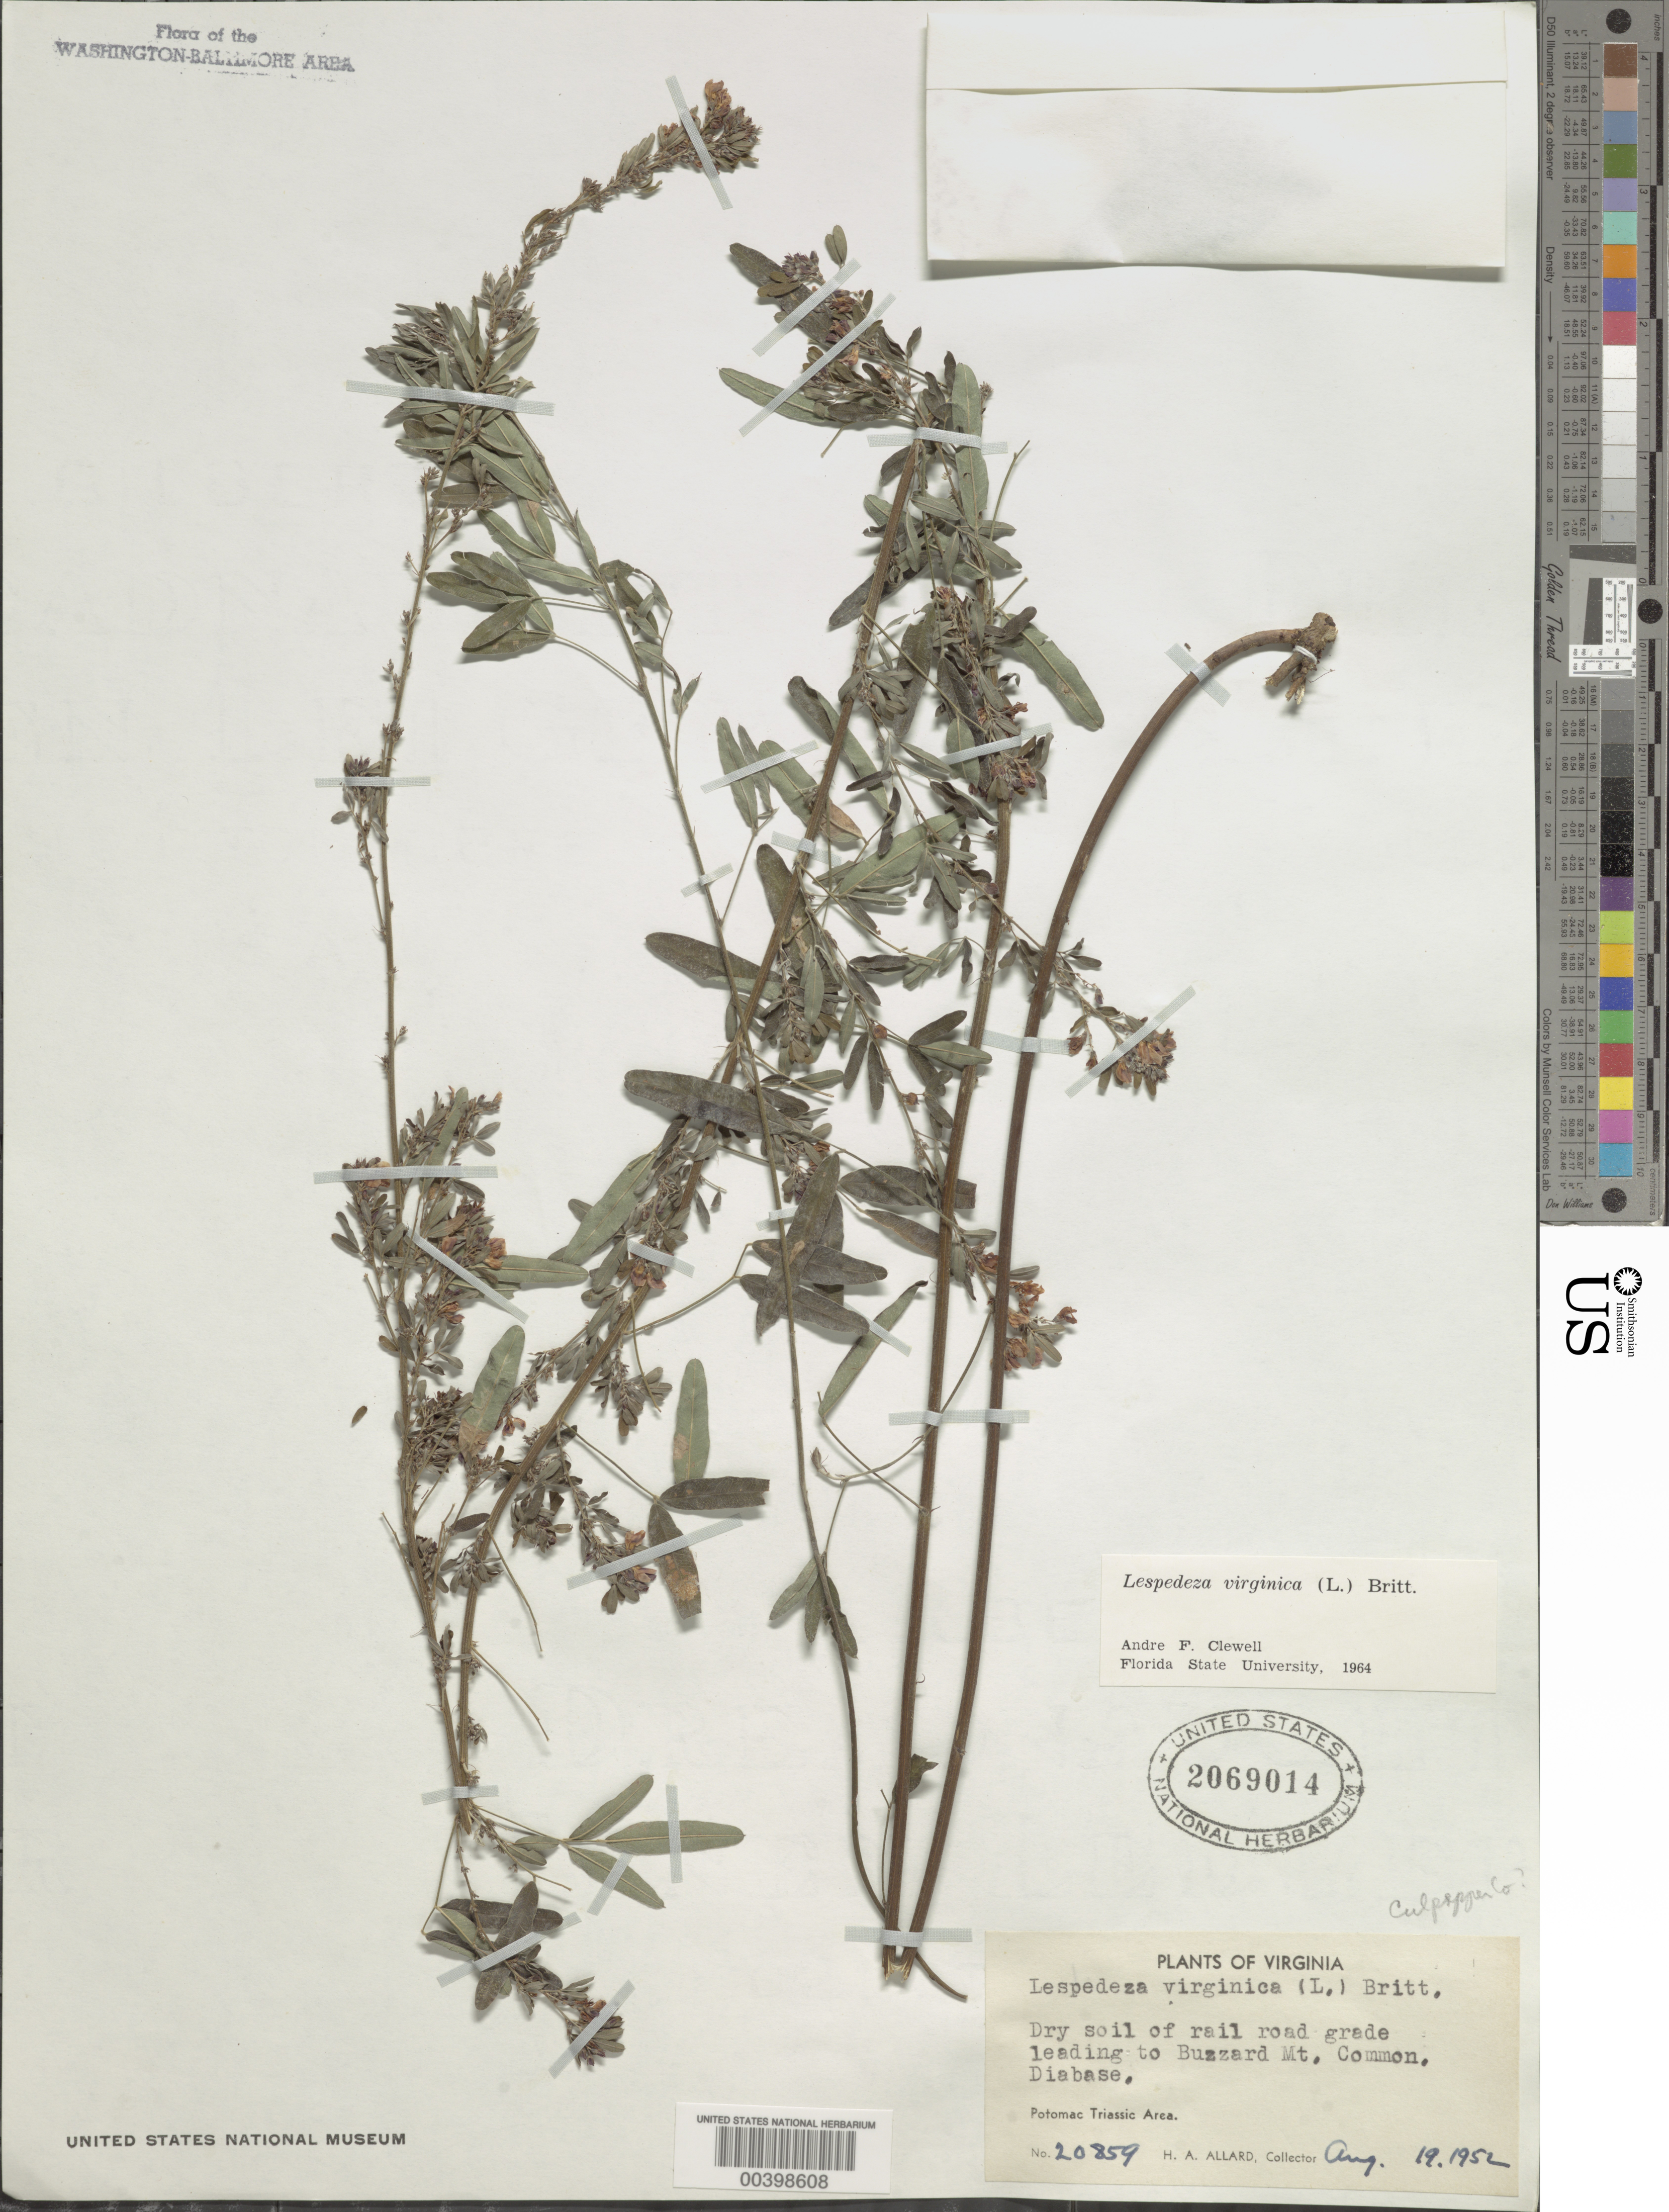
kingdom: Plantae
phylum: Tracheophyta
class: Magnoliopsida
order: Fabales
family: Fabaceae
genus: Lespedeza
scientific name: Lespedeza virginica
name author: (L.) Britton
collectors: H. A. Allard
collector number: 20859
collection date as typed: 19 Aug 1952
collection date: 1952-08-19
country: United States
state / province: Virginia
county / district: Culpeper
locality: Buzzard Mountain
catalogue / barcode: US 2069014